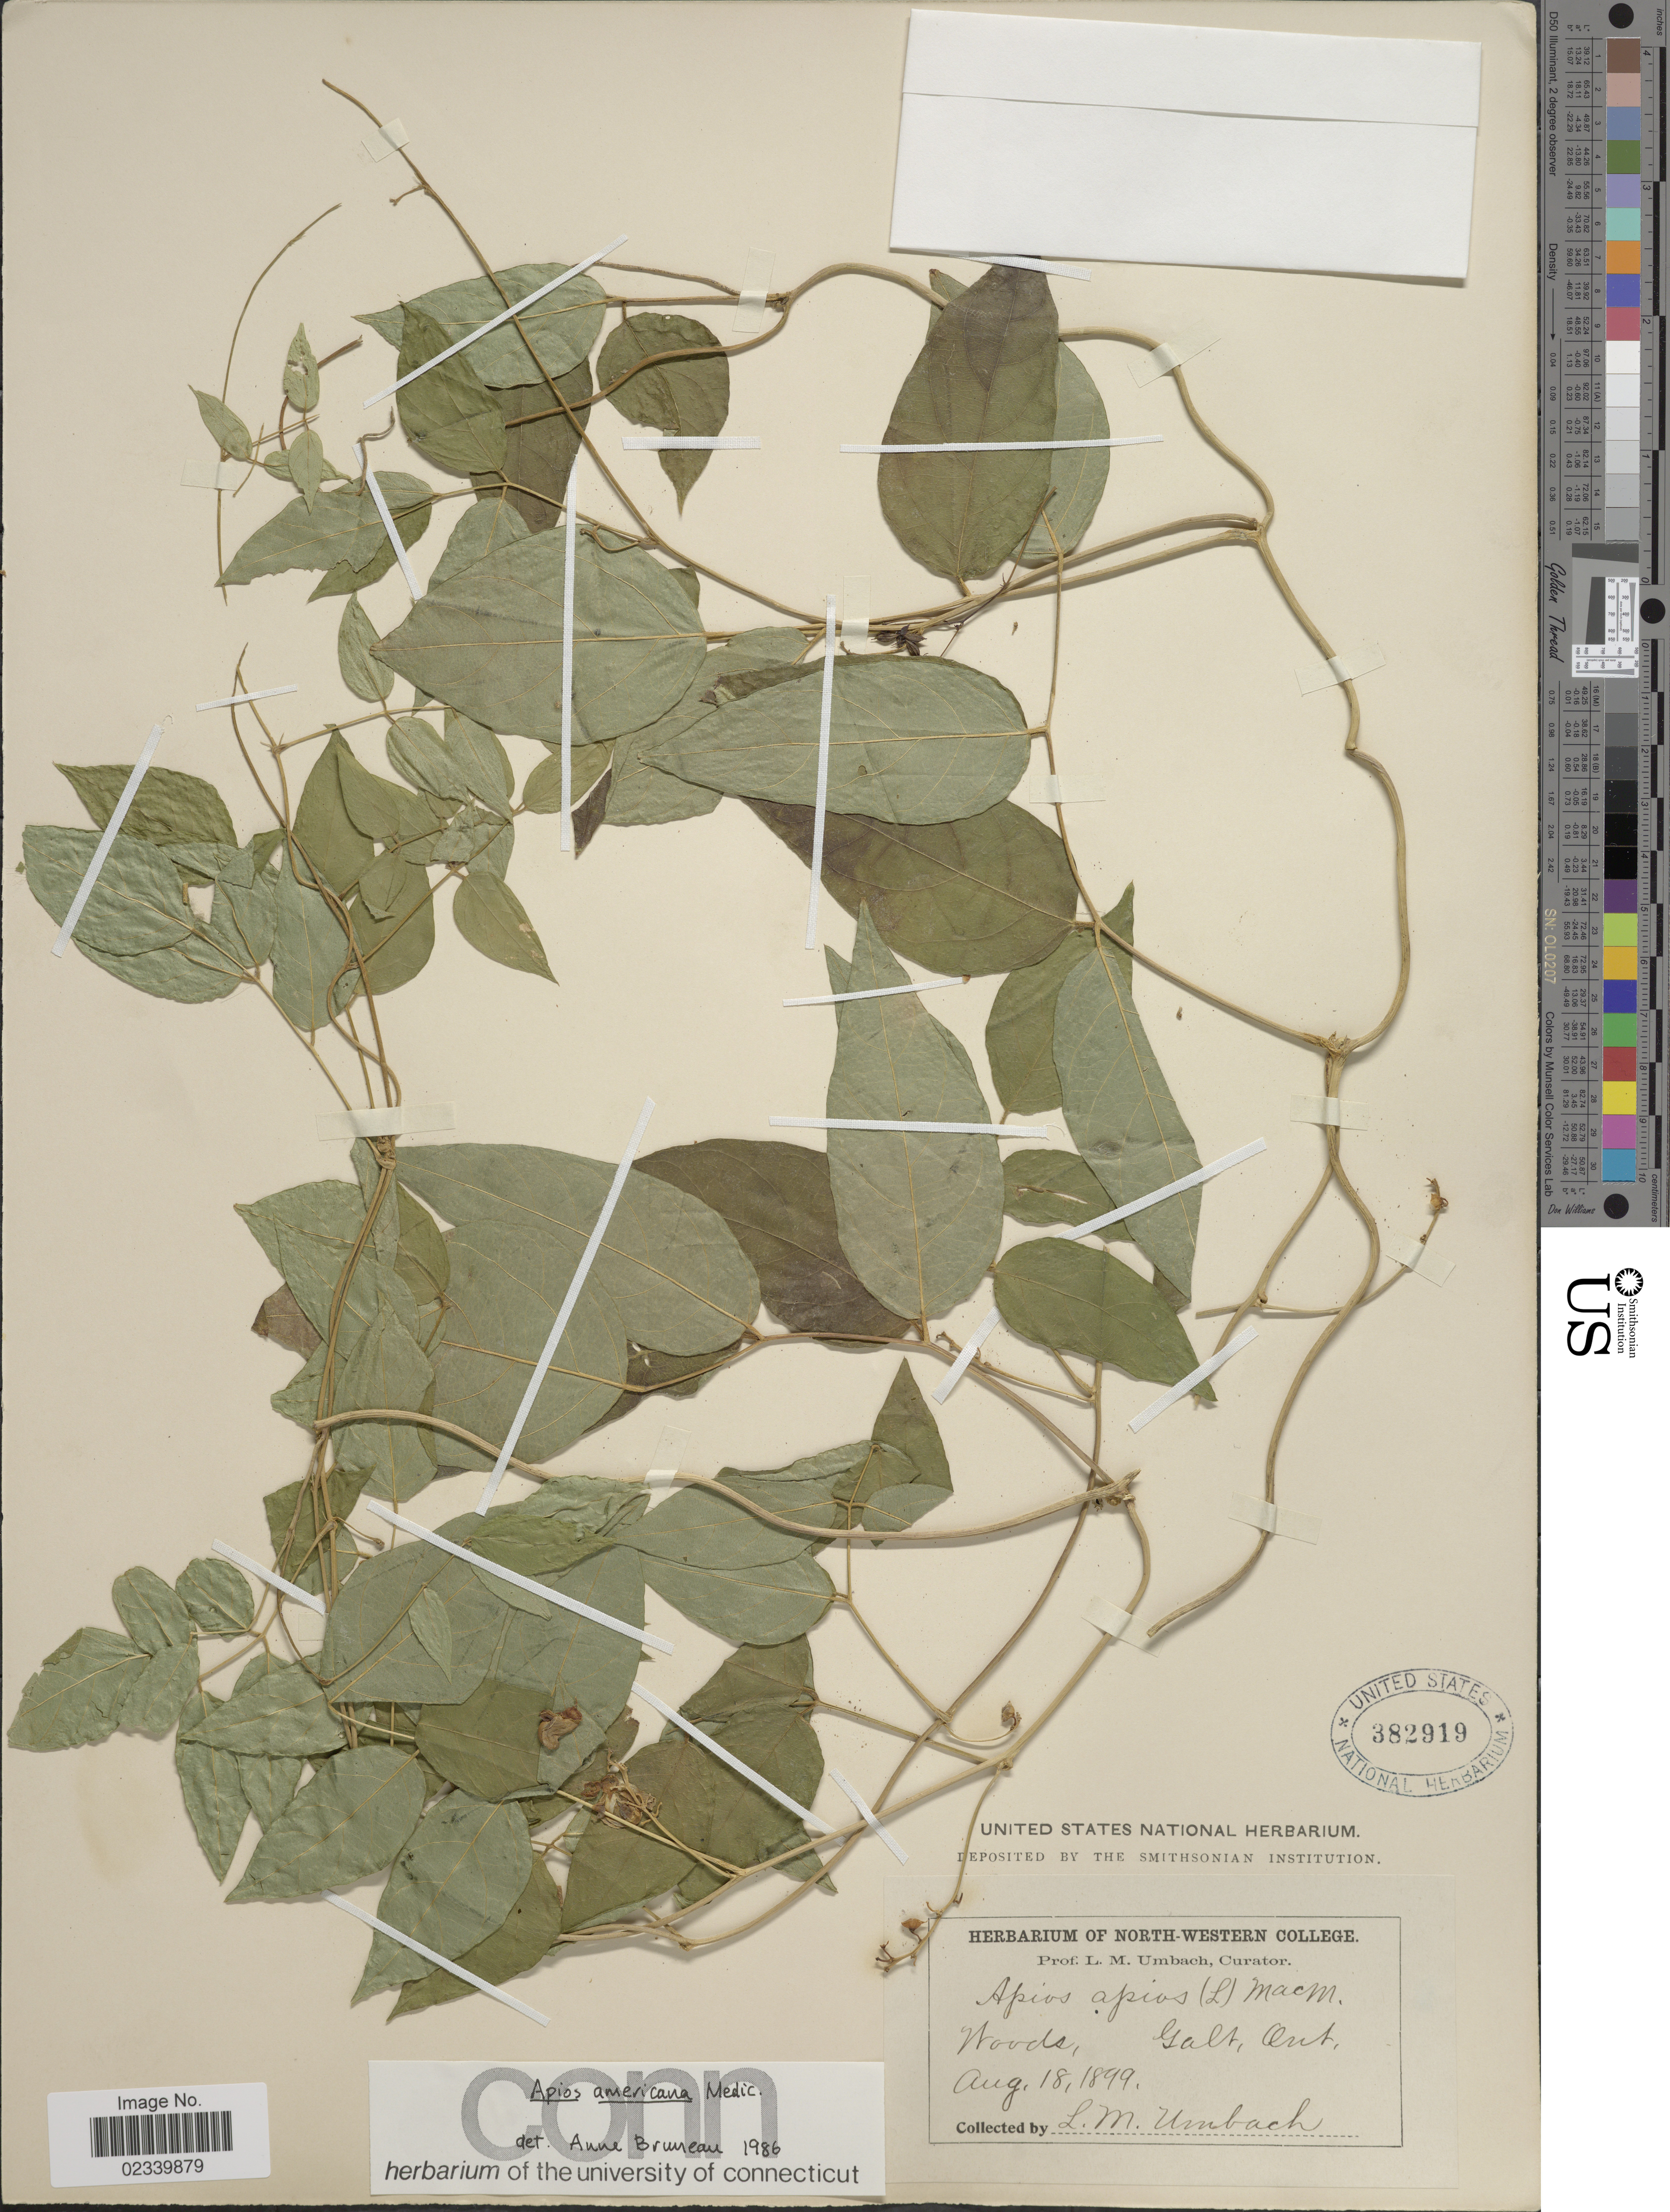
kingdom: Plantae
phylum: Tracheophyta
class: Magnoliopsida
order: Fabales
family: Fabaceae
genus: Apios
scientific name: Apios americana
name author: Medik.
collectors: L. M. Umbach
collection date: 1899-08-18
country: Canada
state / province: Ontario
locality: Woods, Galt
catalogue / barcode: US 382919